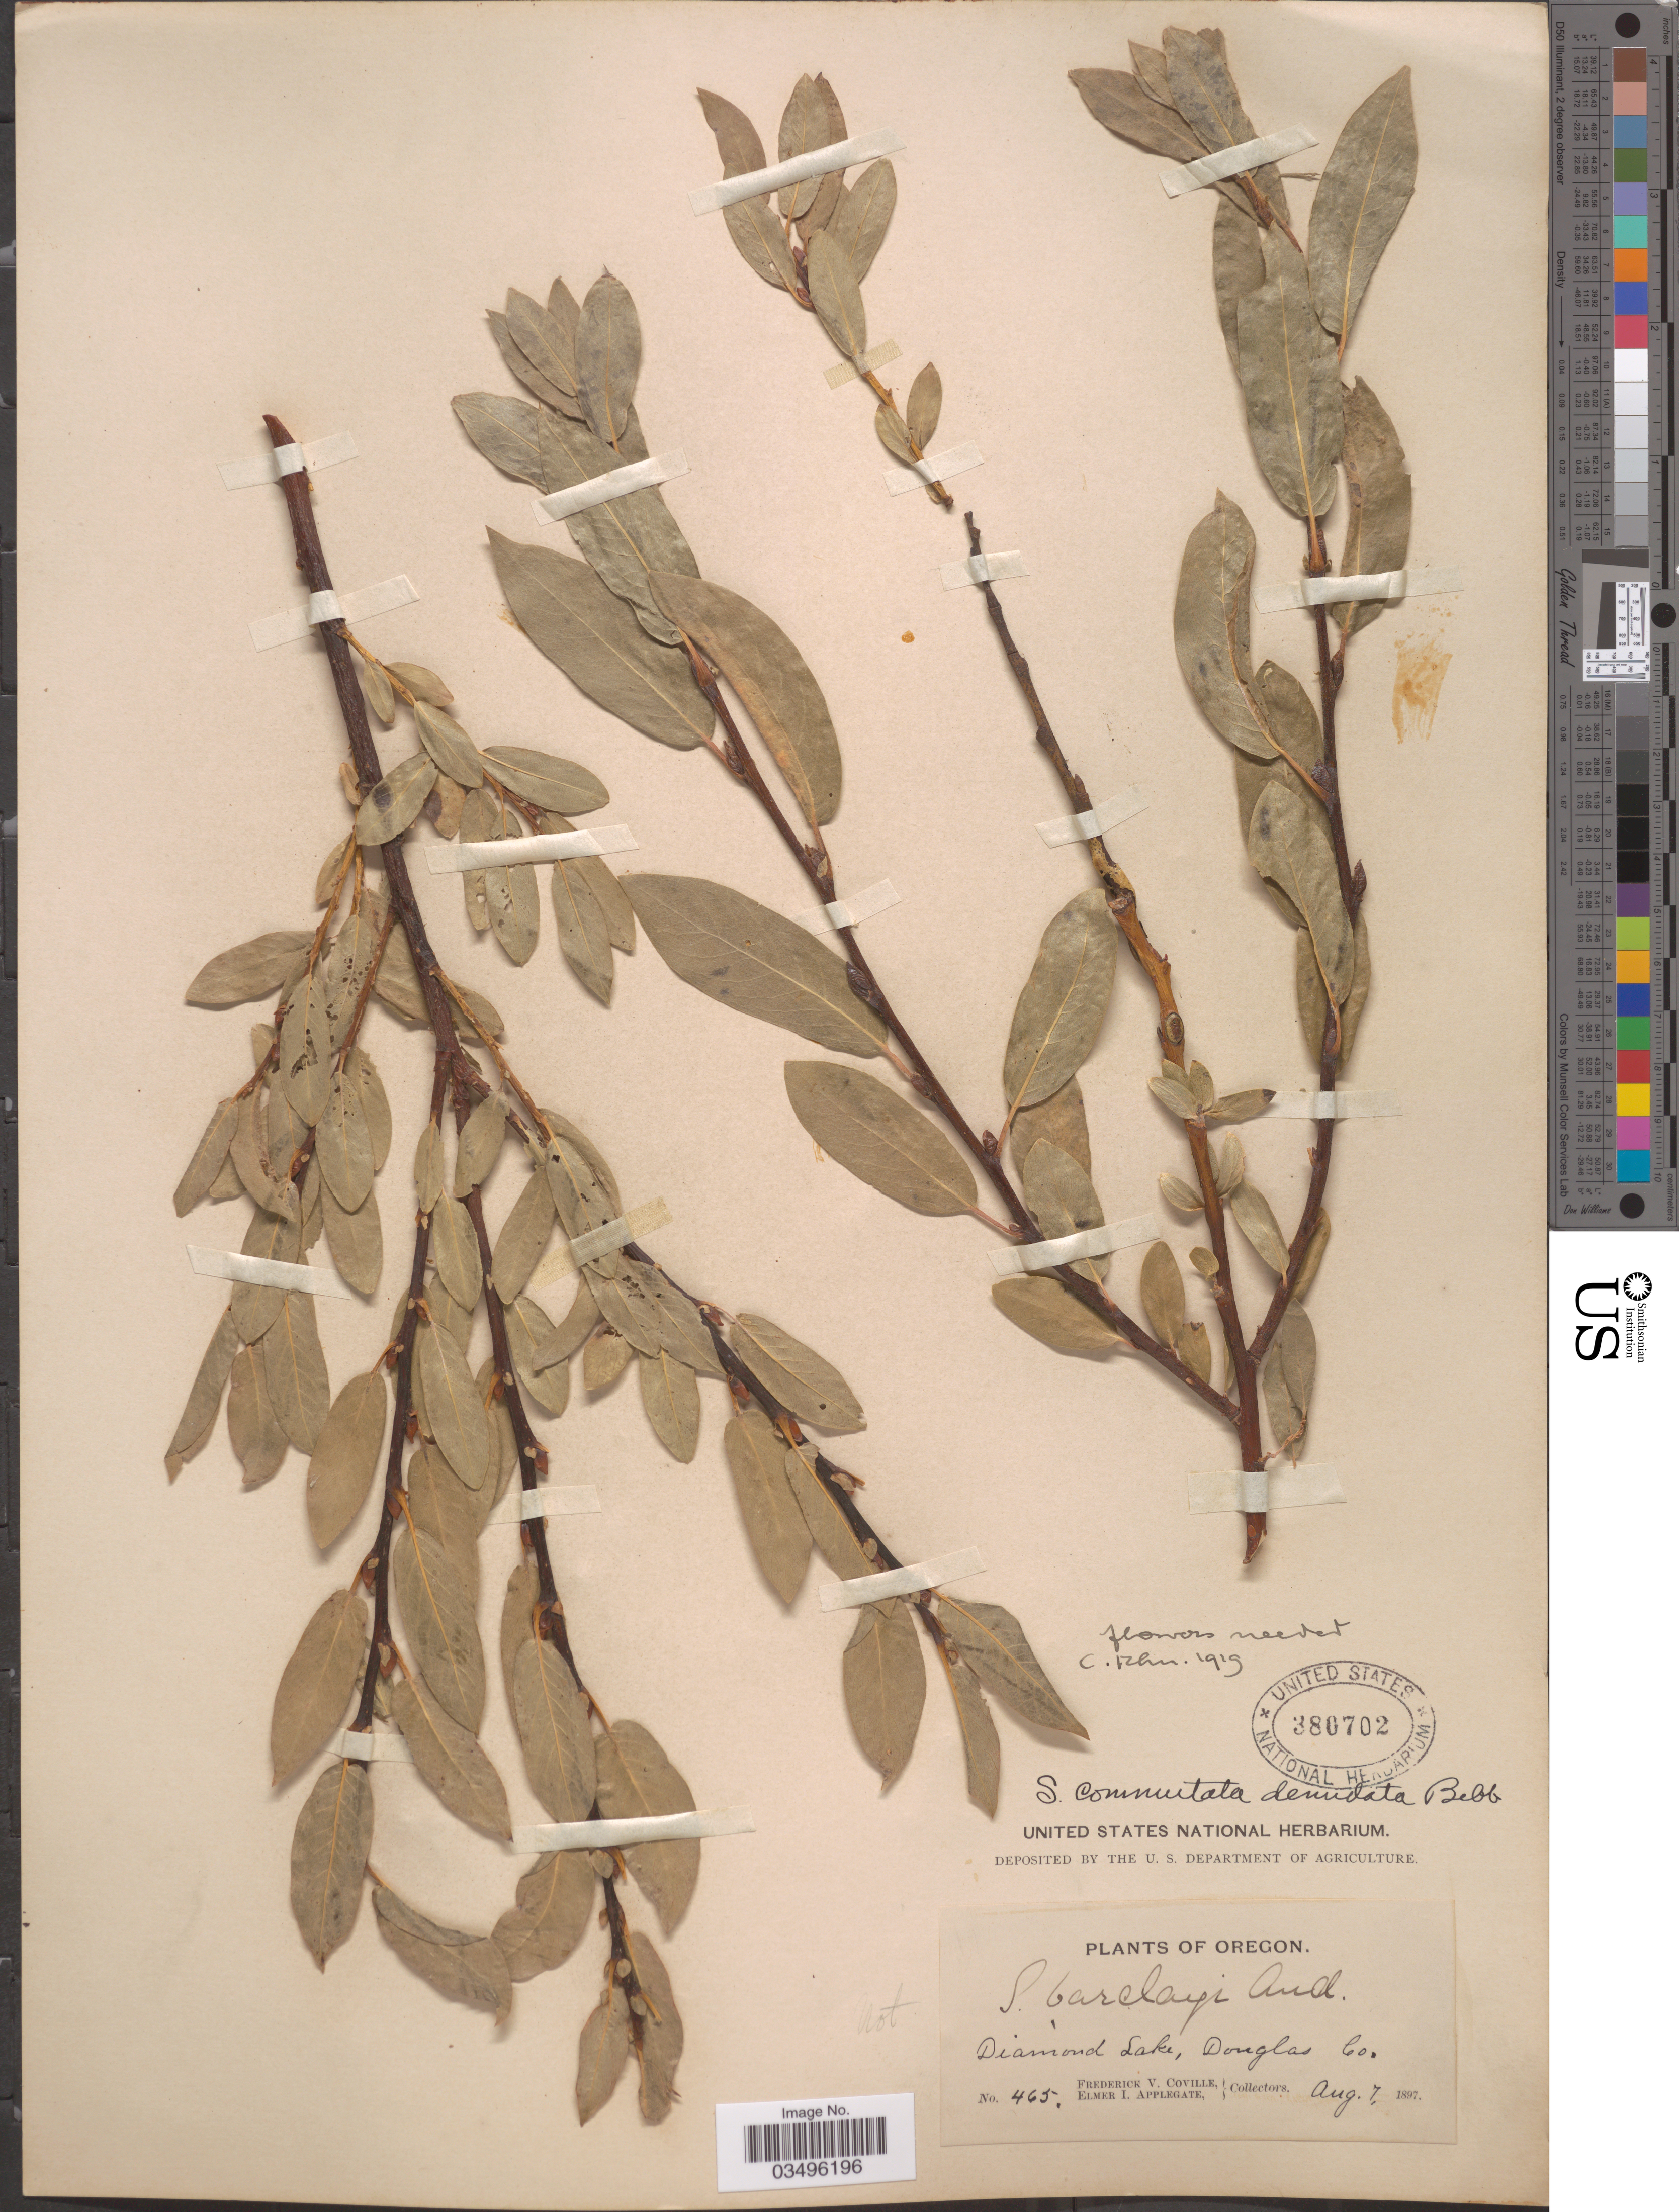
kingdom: Plantae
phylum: Tracheophyta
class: Magnoliopsida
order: Malpighiales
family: Salicaceae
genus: Salix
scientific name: Salix commutata var. denudata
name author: Bebb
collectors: F. V. Coville & E. I. Applegate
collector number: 465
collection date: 1897-08-07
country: United States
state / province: Oregon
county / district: Douglas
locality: Diamond Lake, Douglas Co.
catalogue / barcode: US 380702